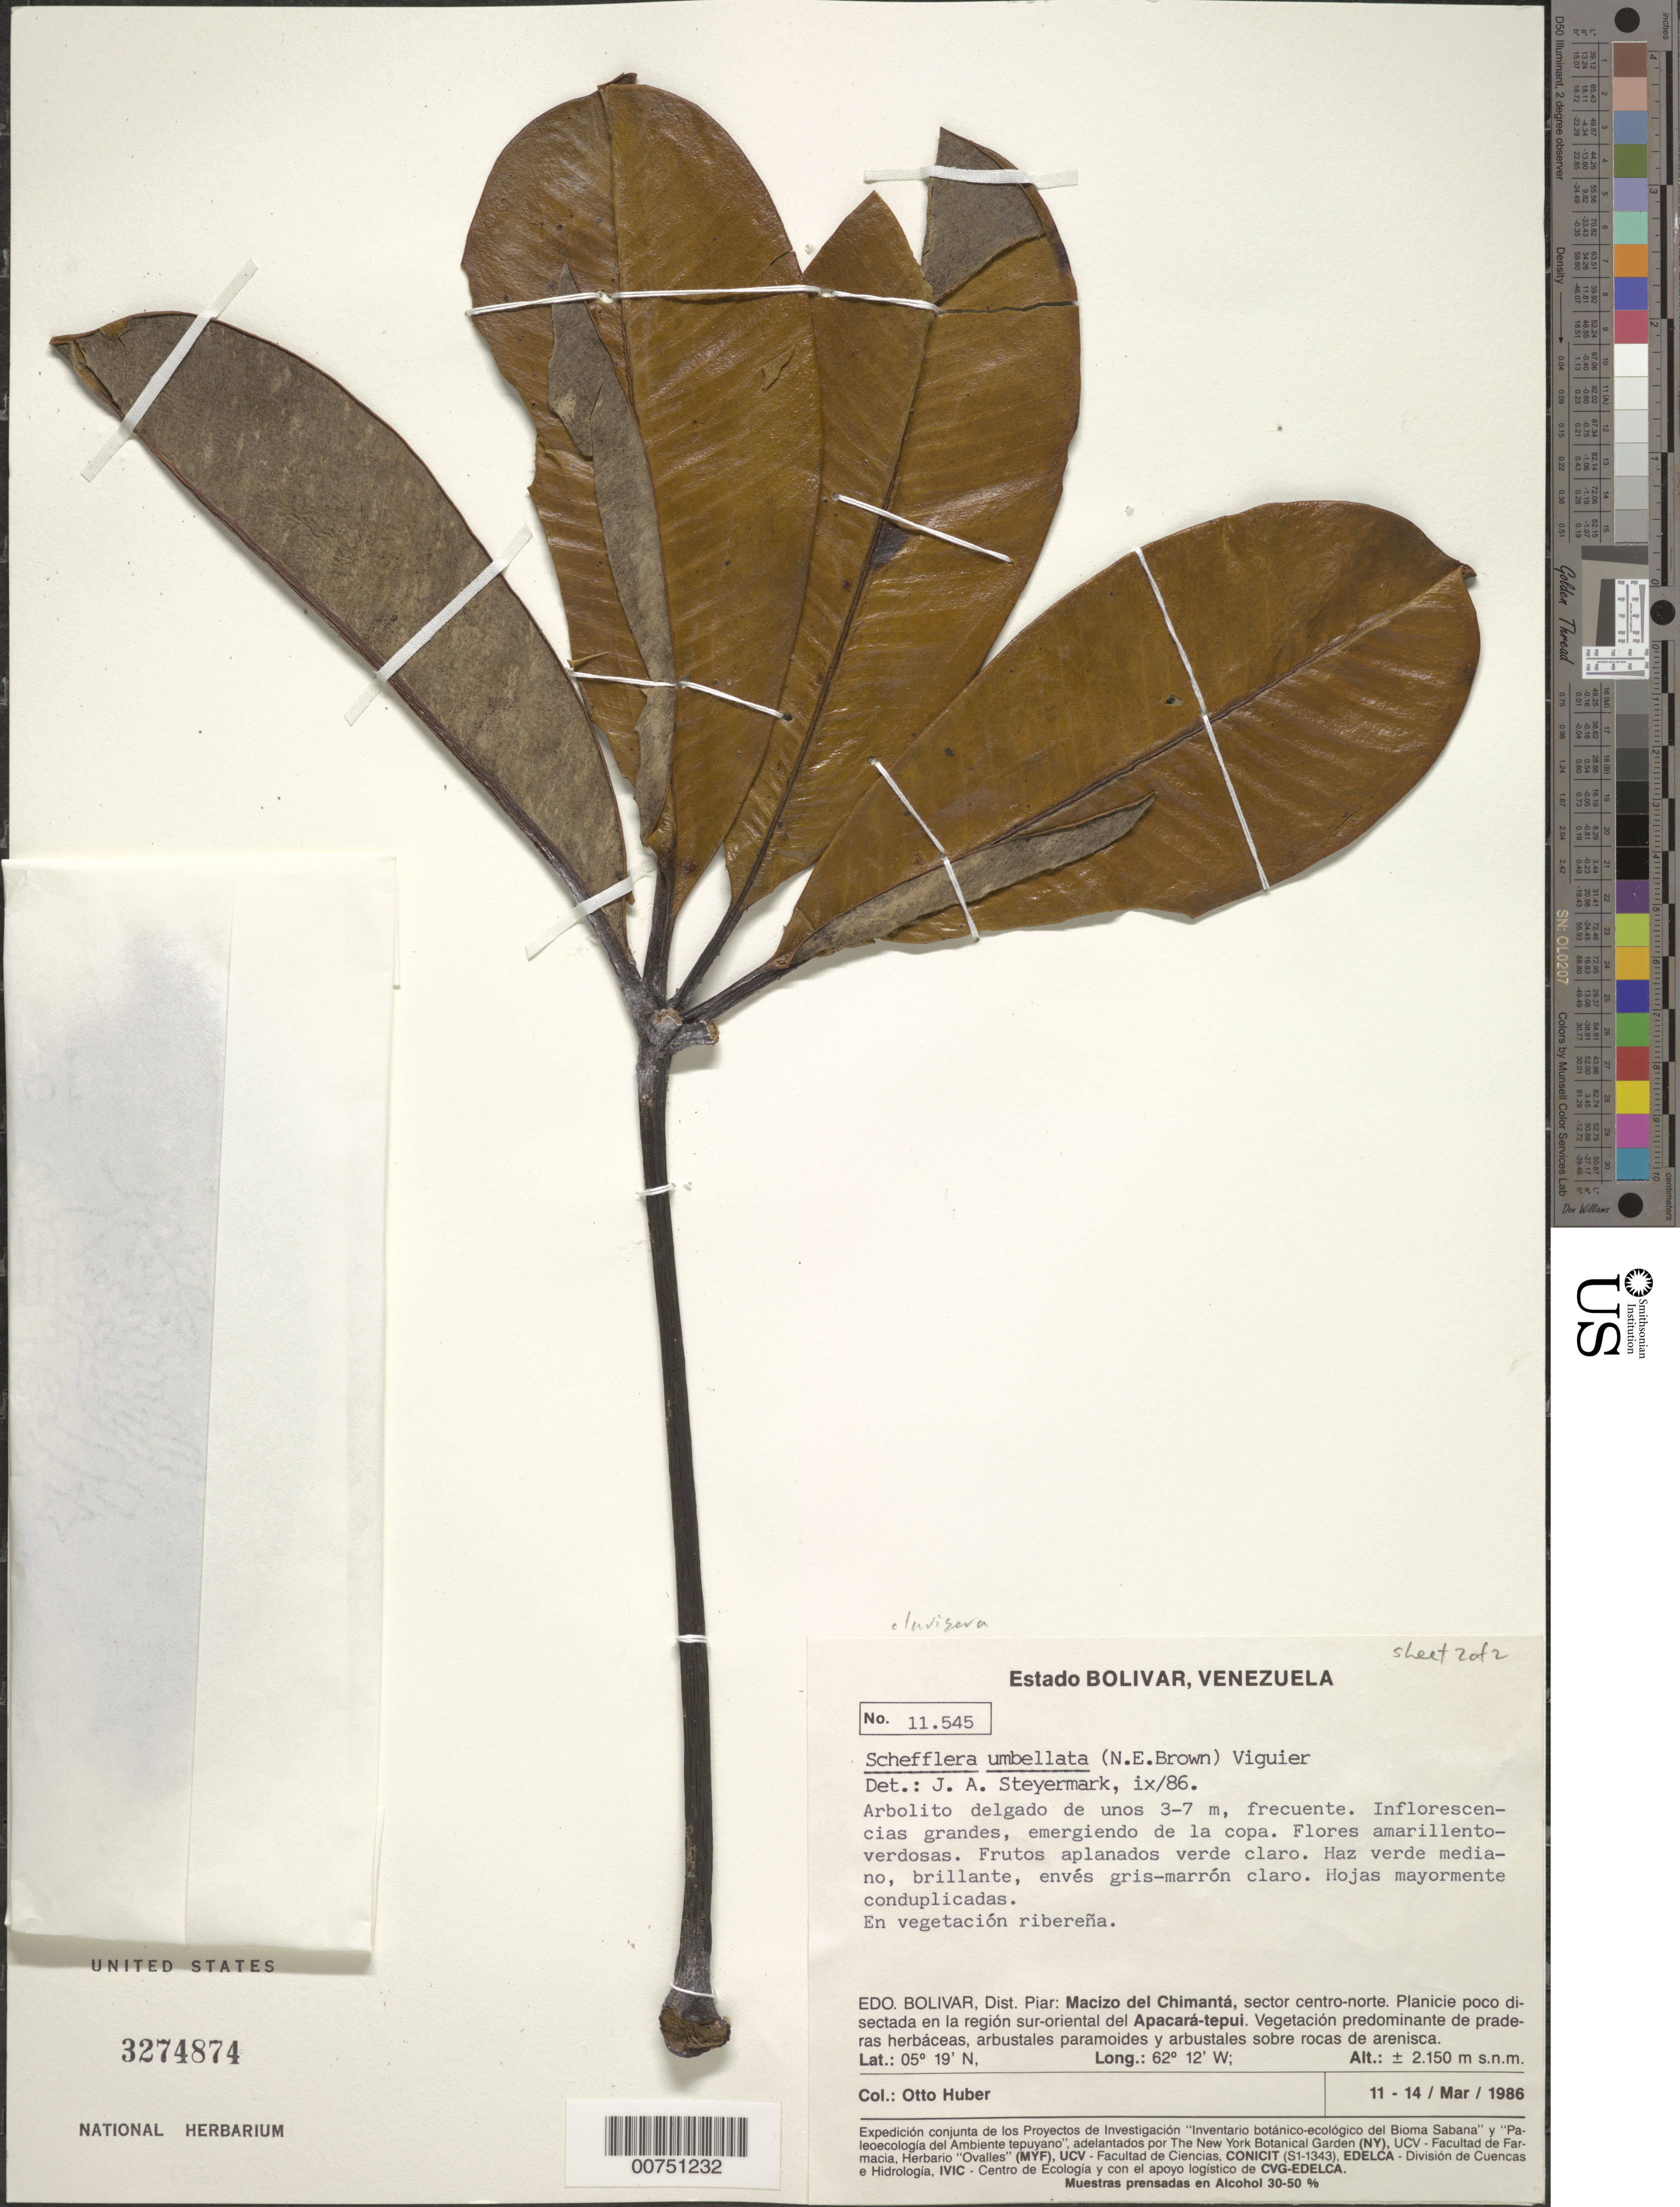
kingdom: Plantae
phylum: Tracheophyta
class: Magnoliopsida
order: Apiales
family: Araliaceae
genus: Schefflera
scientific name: Schefflera clavigera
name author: Frodin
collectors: O. Huber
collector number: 11545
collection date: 1986-03-11/1986-03-14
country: Venezuela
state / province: Bolivar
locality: Dist. Piar: Macizo del Chimantá, sector centro-norte, Planicie poco disectada en la región sur-oriental del Apacará-tepui.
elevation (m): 2150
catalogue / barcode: US 3274874